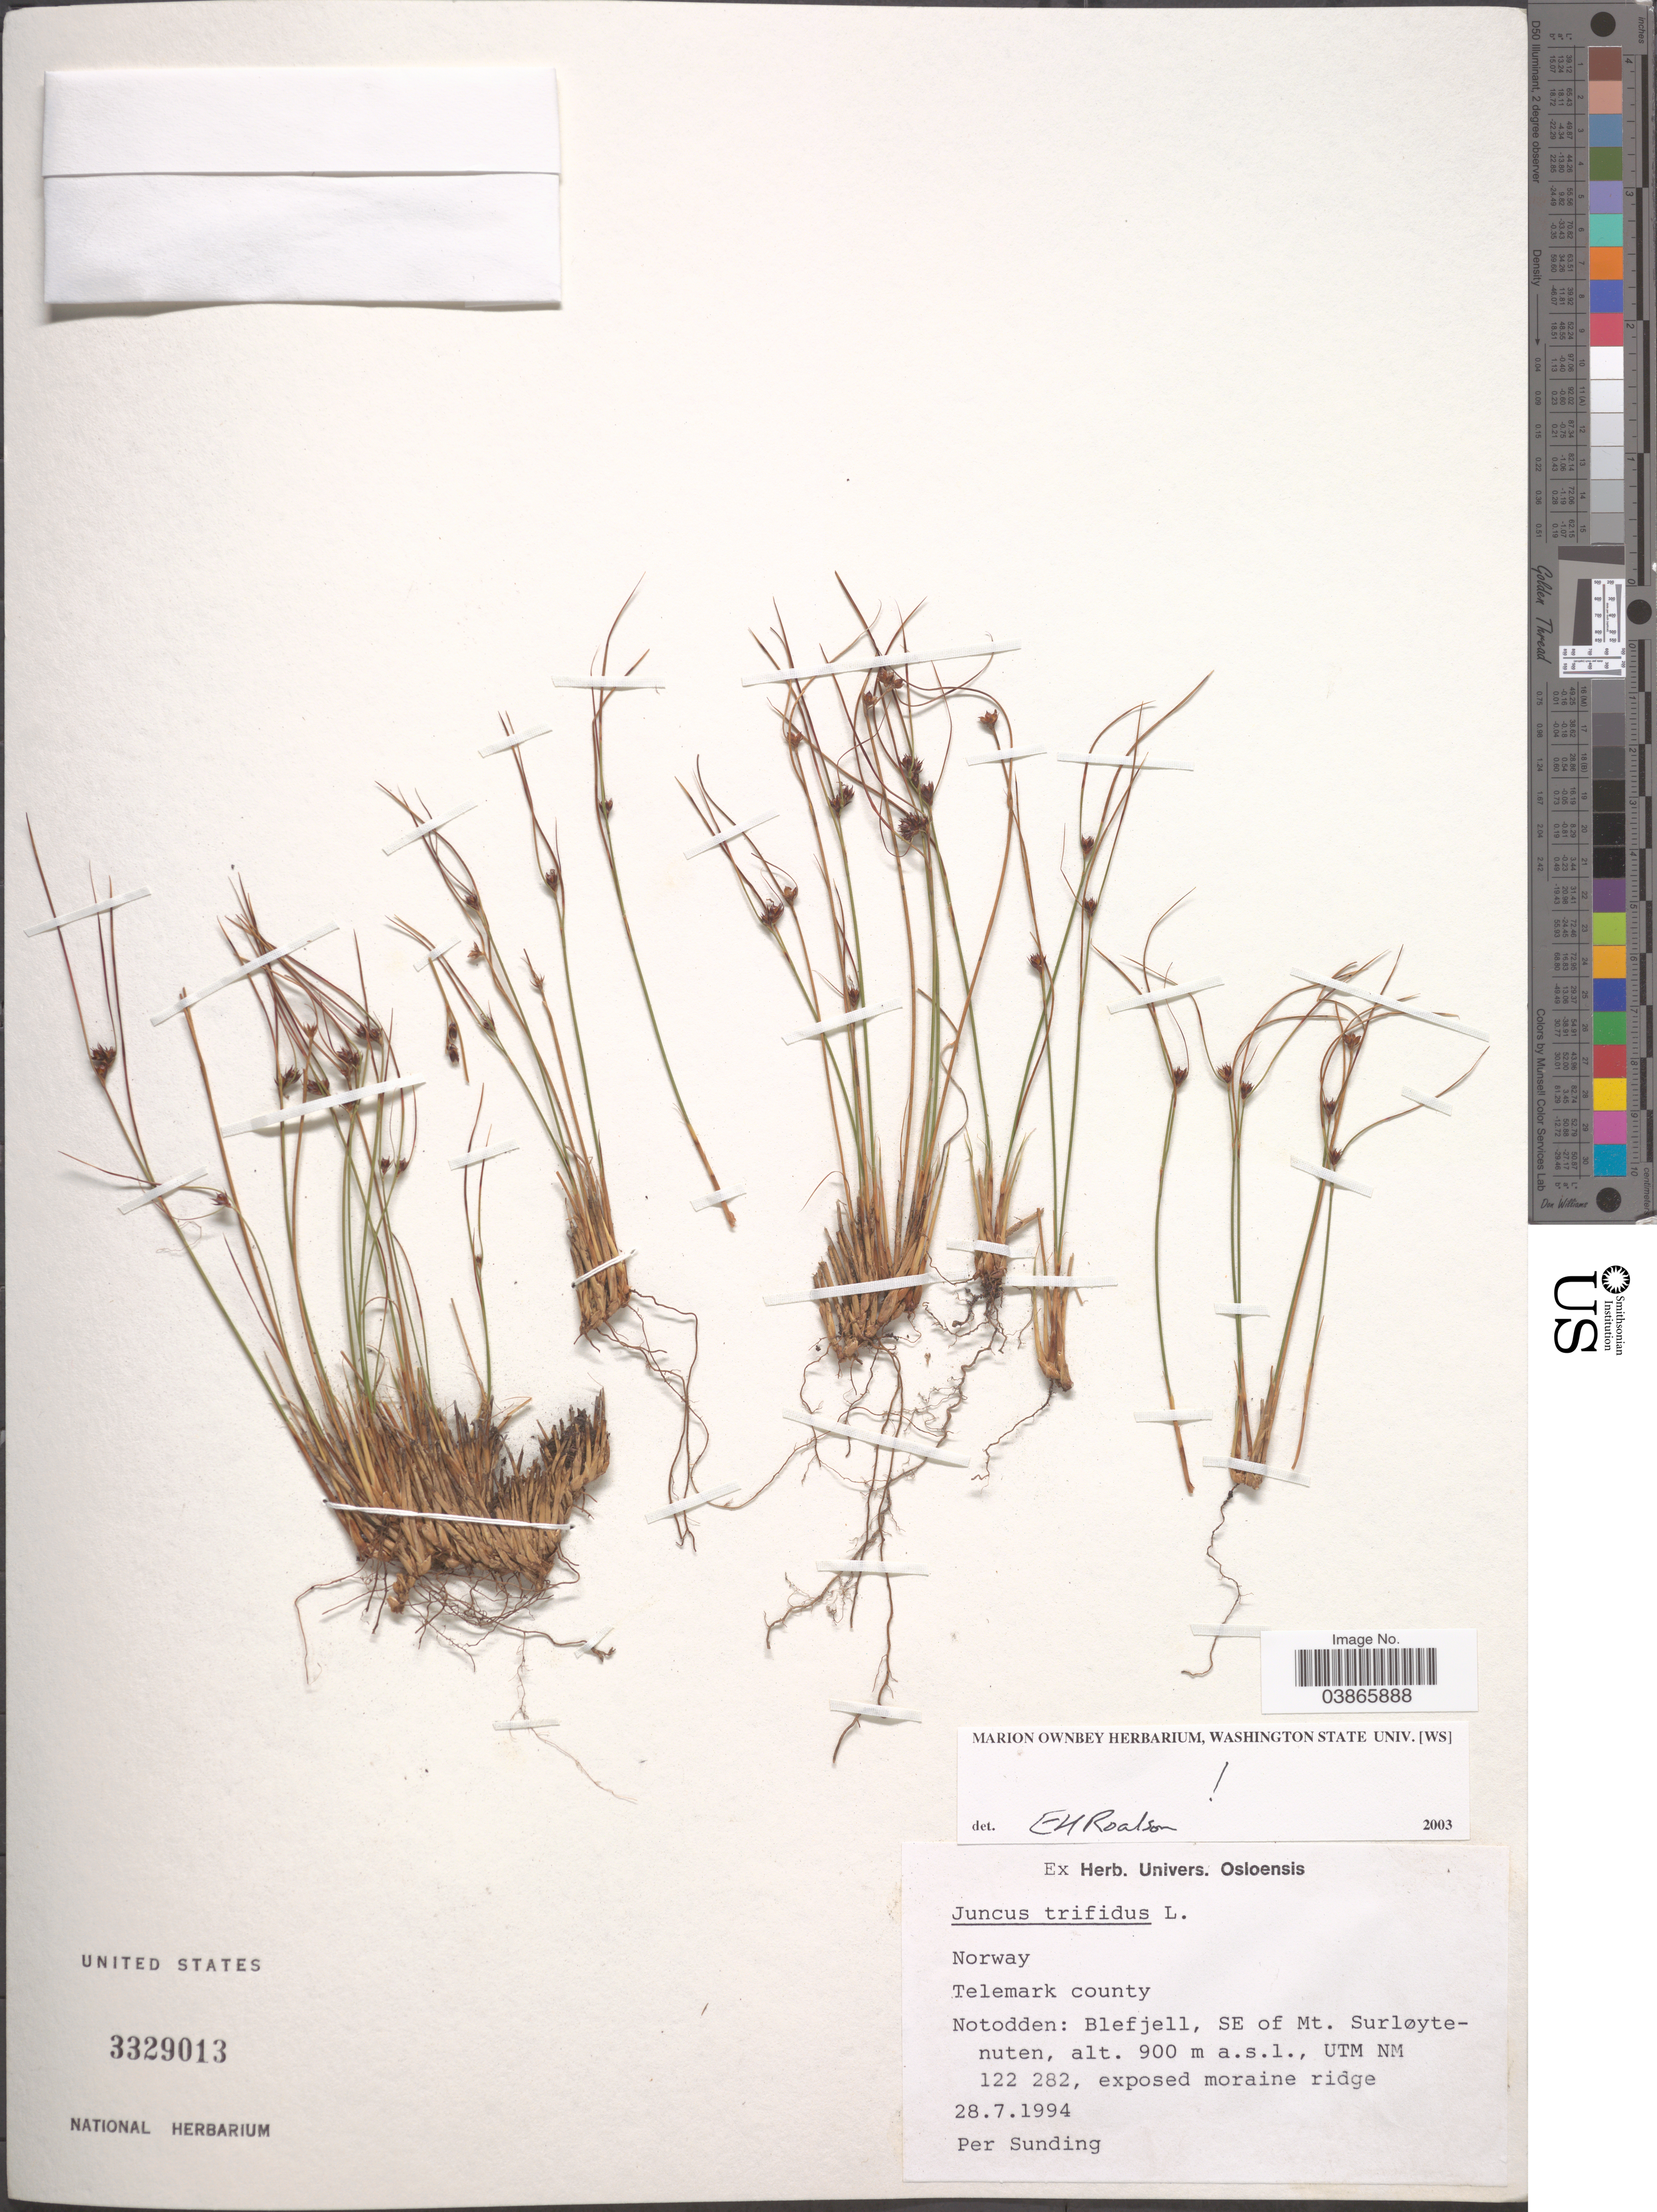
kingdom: Plantae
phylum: Tracheophyta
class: Liliopsida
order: Poales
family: Juncaceae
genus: Juncus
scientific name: Juncus trifidus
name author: L.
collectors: P. O. Sunding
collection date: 1994-07-28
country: Norway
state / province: Telemark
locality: Telemark County. Notodden: Blefjell, SE of Mt. Surløytenuten, UTM NM 122 282, exposed moraine ridge.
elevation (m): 900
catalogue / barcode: US 3329013